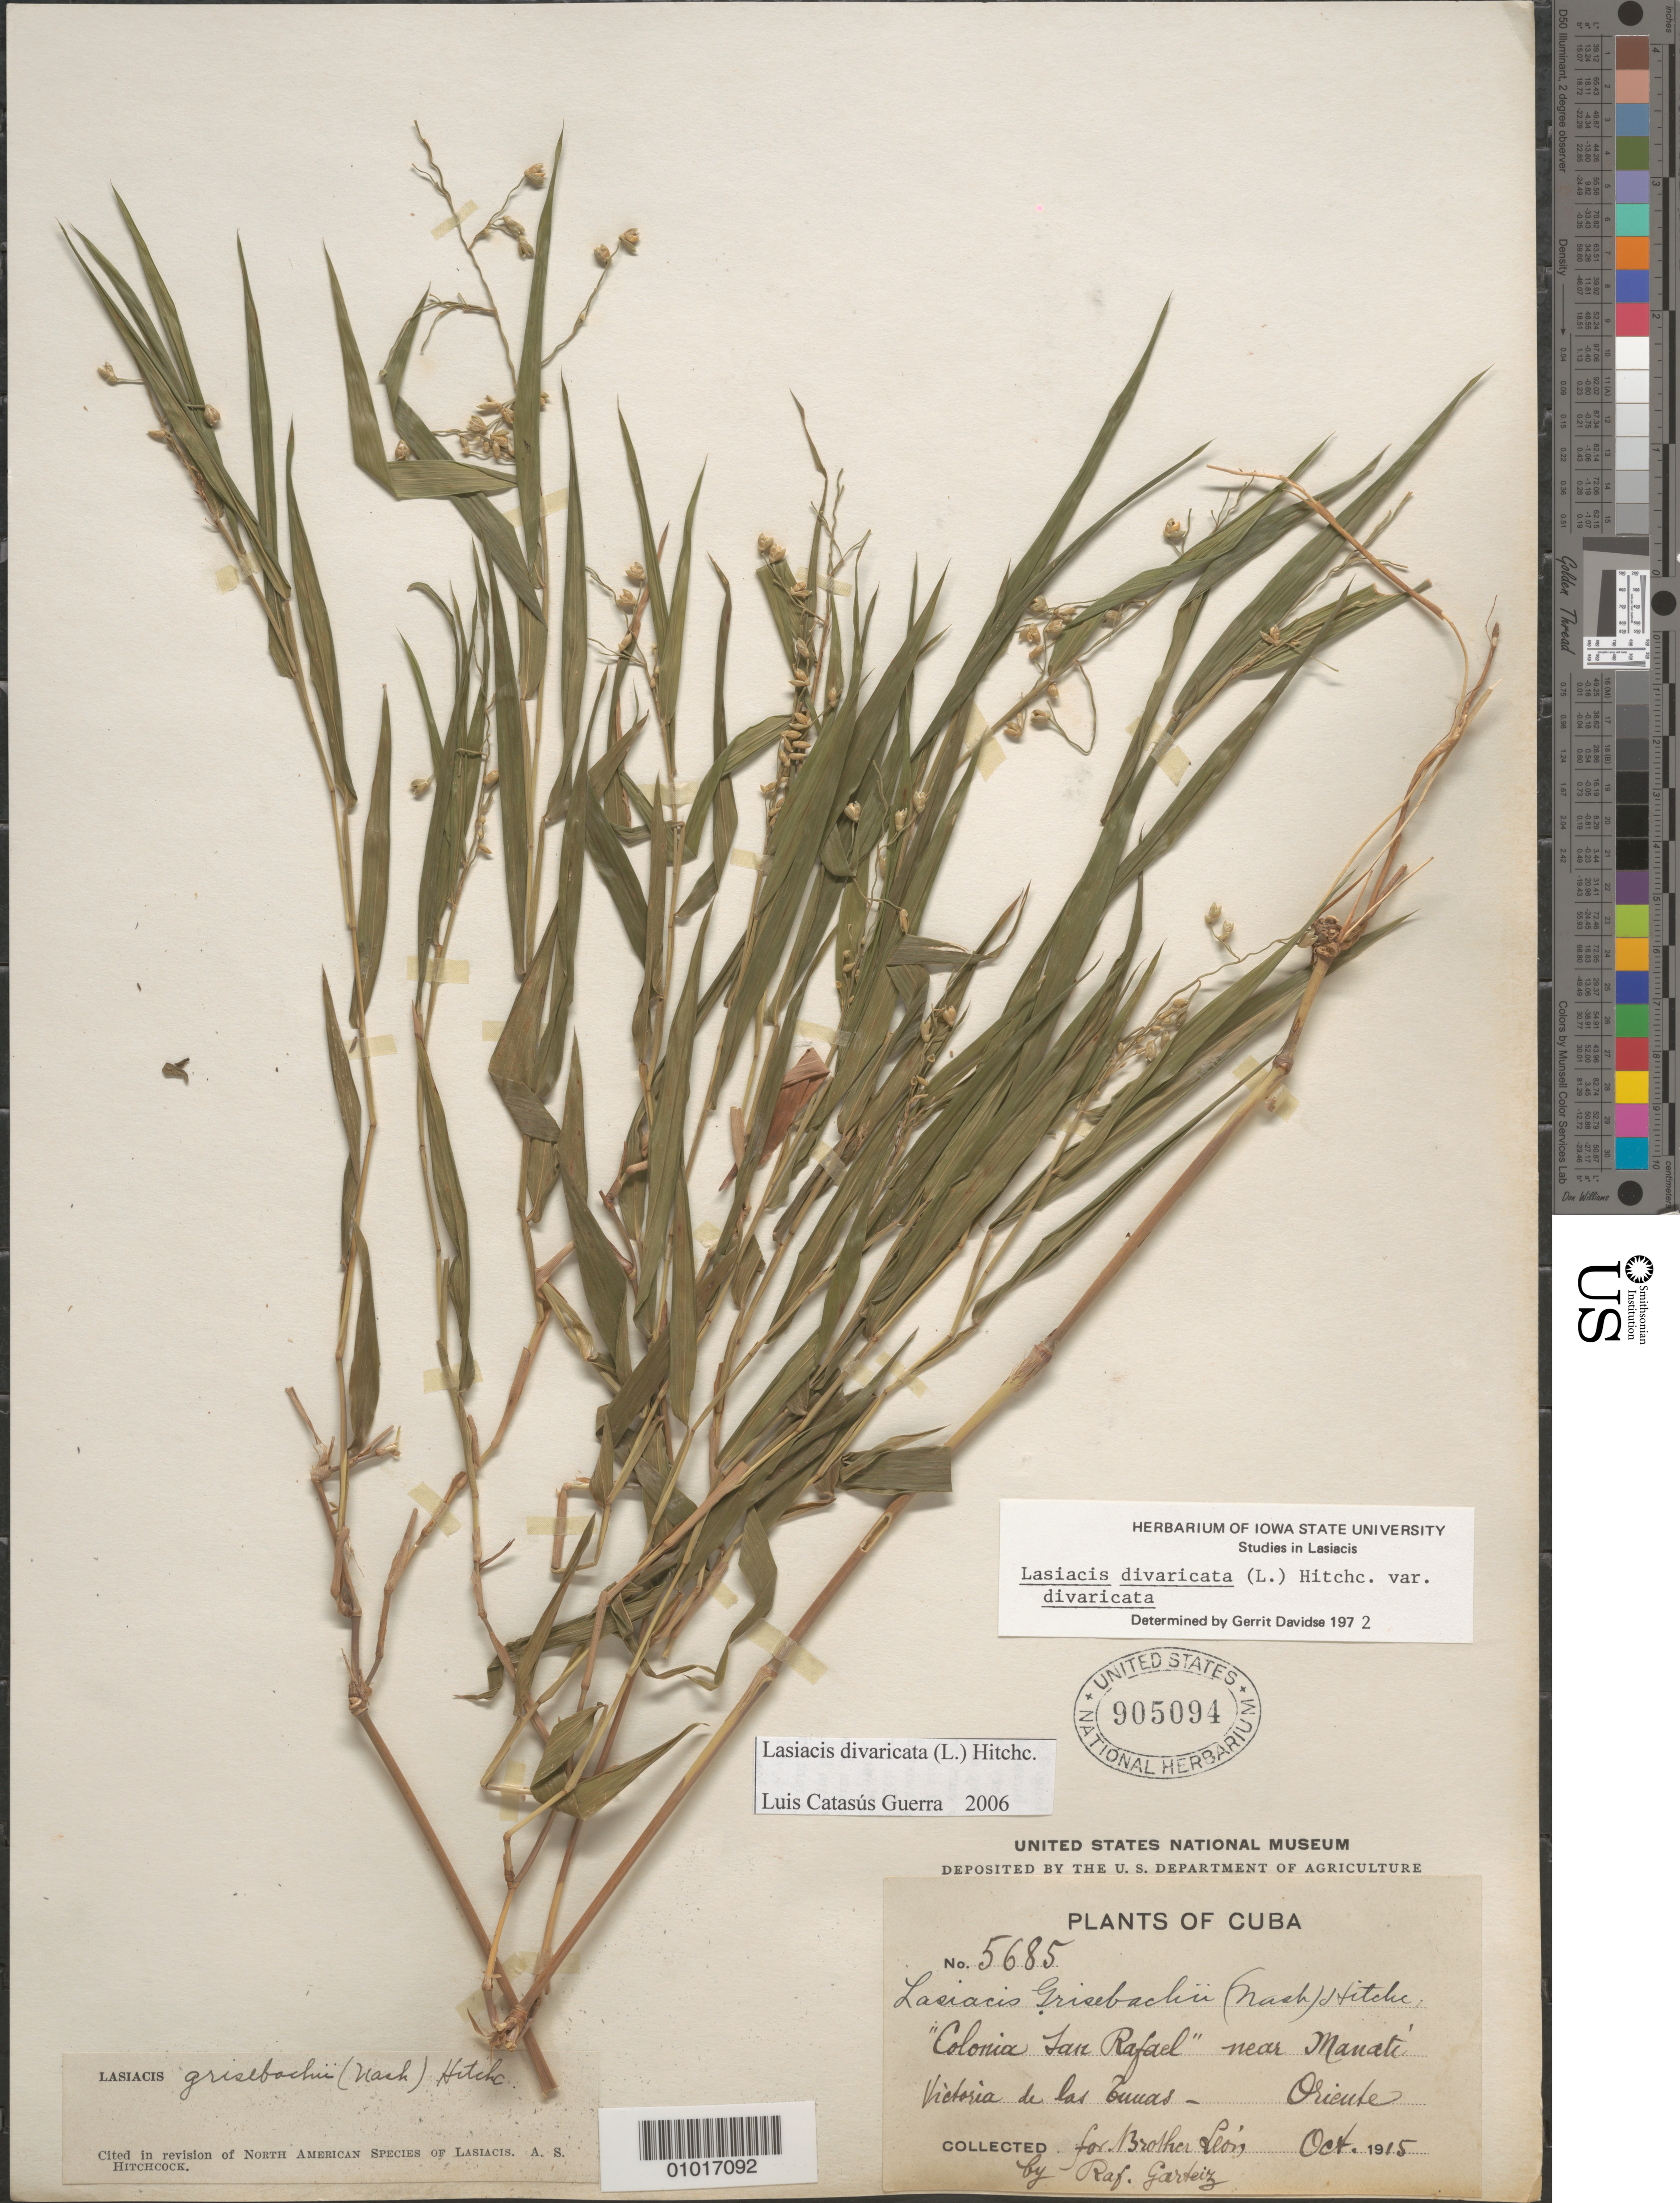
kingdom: Plantae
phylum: Tracheophyta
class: Liliopsida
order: Poales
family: Poaceae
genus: Lasiacis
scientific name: Lasiacis divaricata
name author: (L.) Hitchc.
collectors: Bro. León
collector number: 5685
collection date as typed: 01 Oct 1915 to 31 Oct 1915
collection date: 1915-10-01/1915-10-31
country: Cuba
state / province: Oriente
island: Cuba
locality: Colonia "San Rafael" near Manati Victoria de las Tunas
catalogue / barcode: US 905094